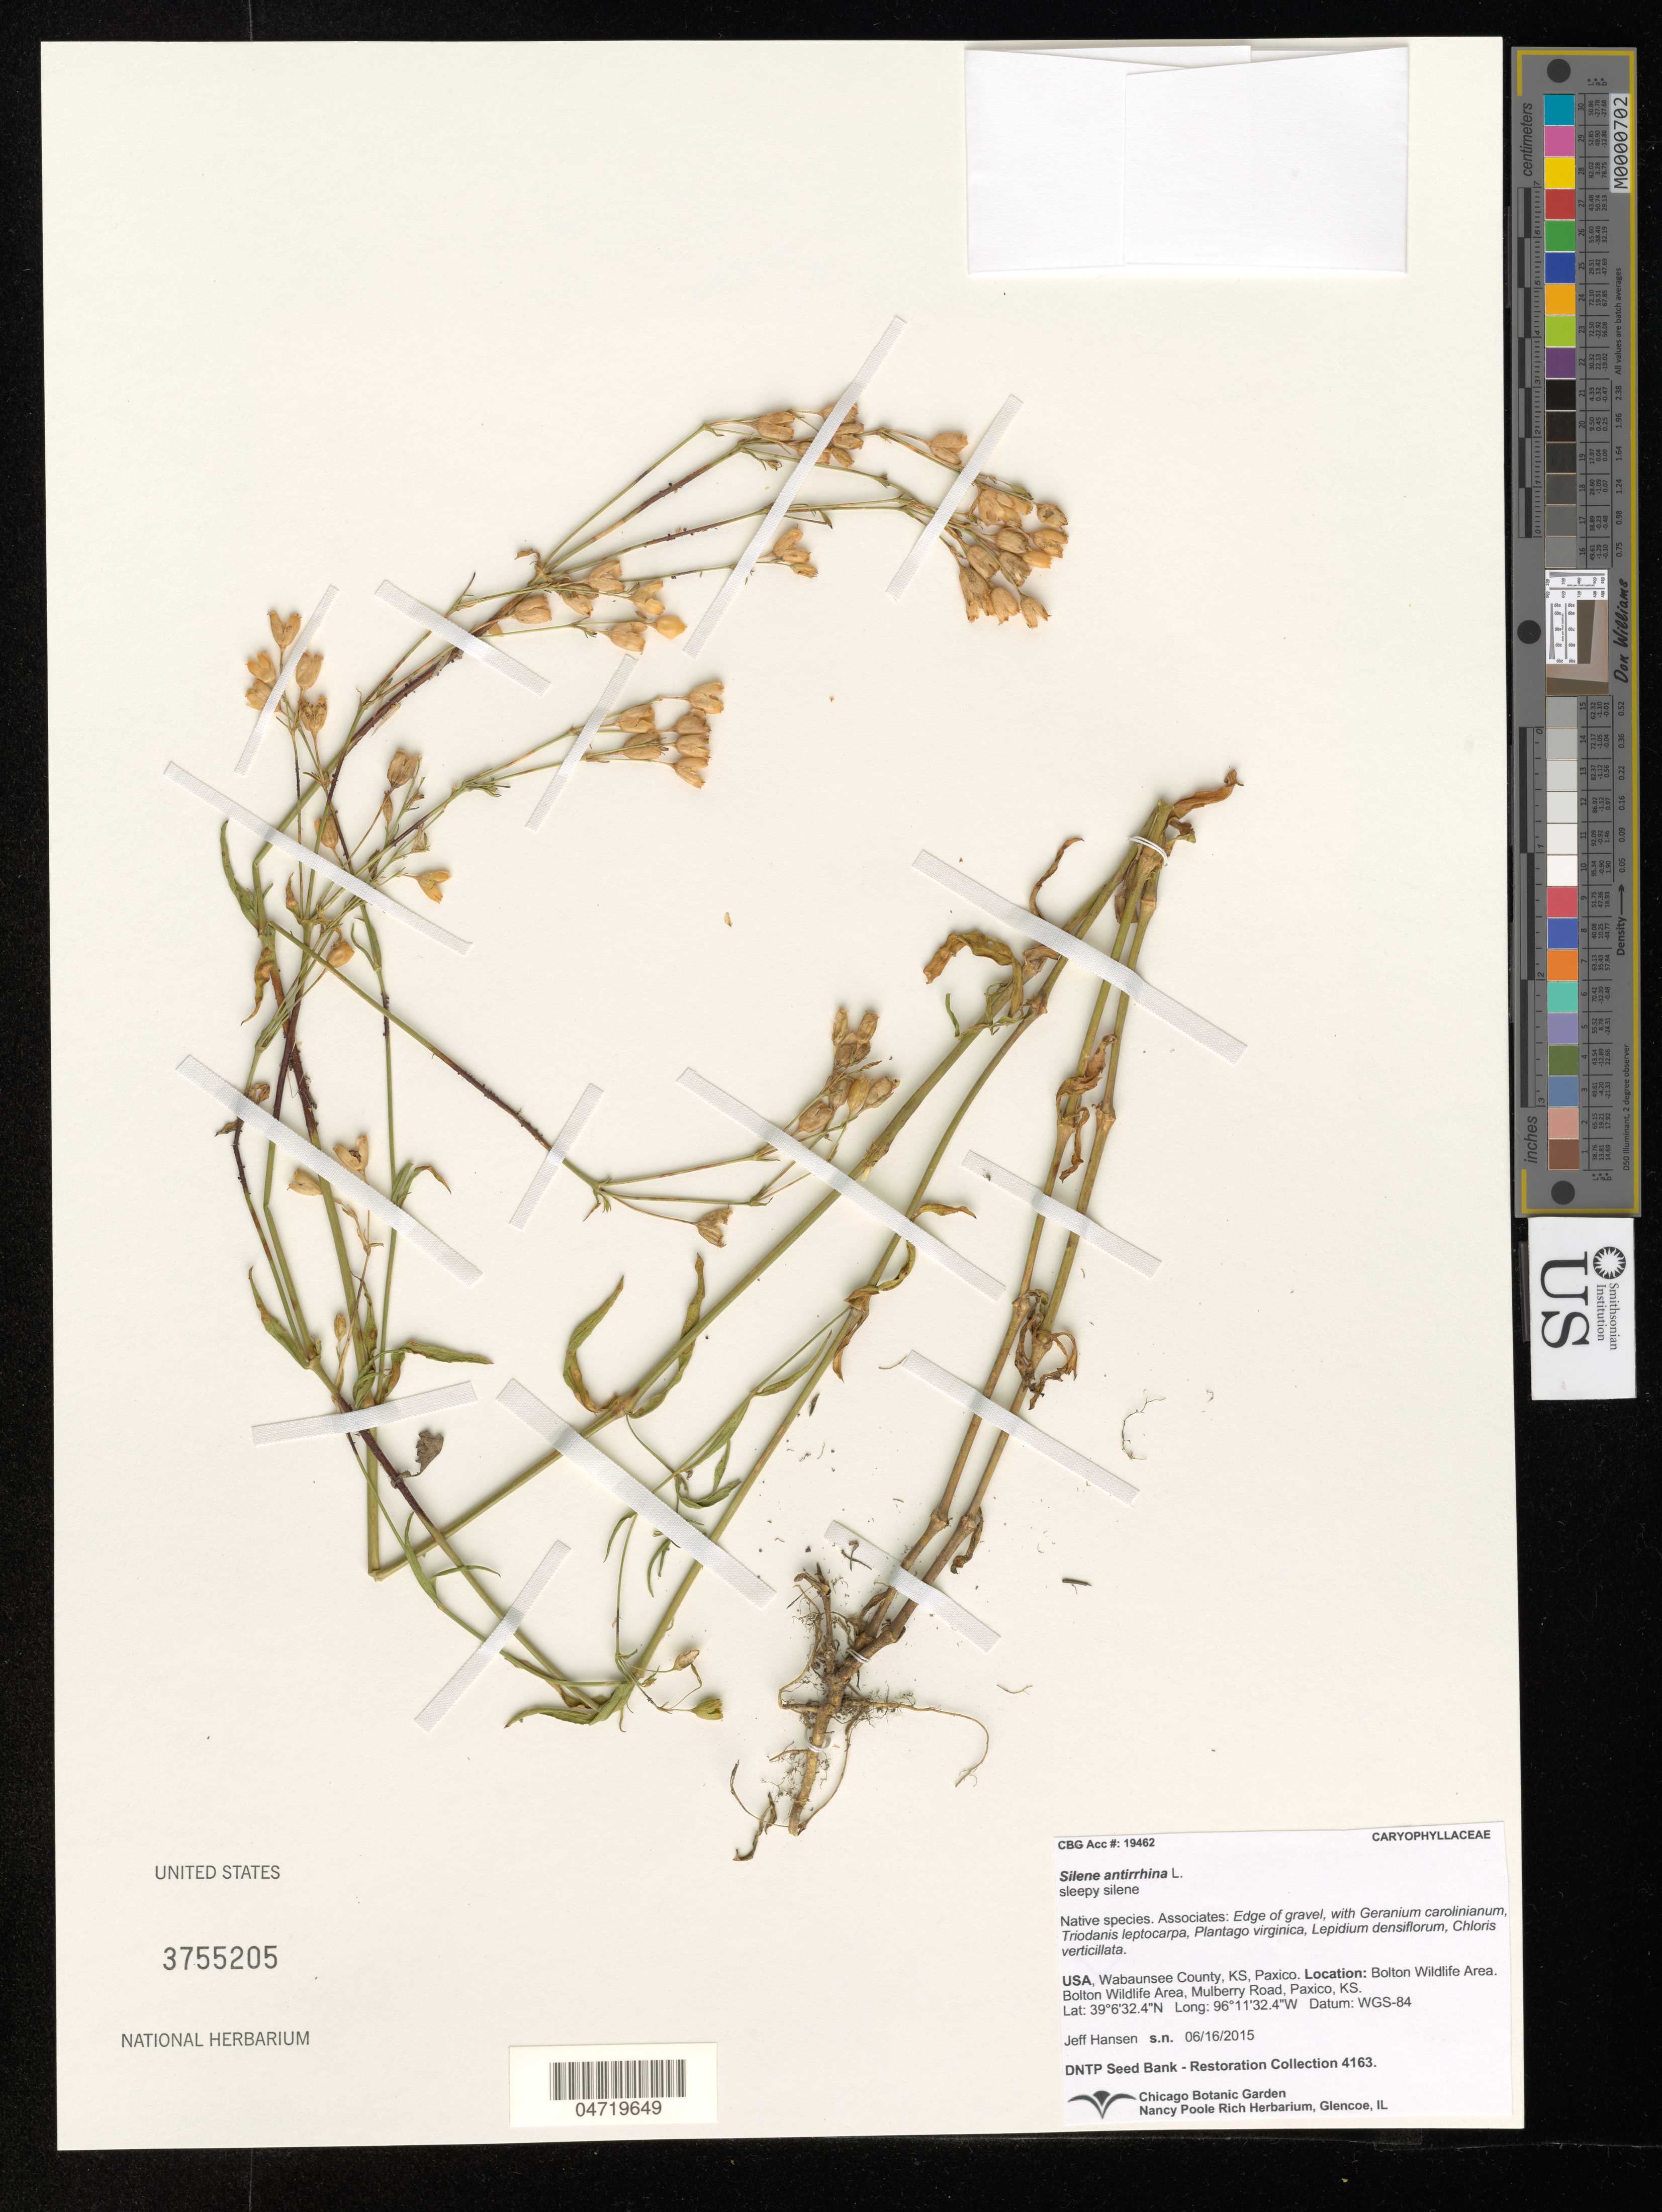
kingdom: Plantae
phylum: Tracheophyta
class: Magnoliopsida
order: Caryophyllales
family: Caryophyllaceae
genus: Silene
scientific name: Silene antirrhina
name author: L.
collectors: J. Hansen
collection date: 2015-06-16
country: United States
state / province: Kansas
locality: Wabaunsee County, KS, Paxico. Bolton Wildlife Area. Bolton Wildlife Area, Mulberry Road, Paxico, KS.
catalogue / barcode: US 3755205